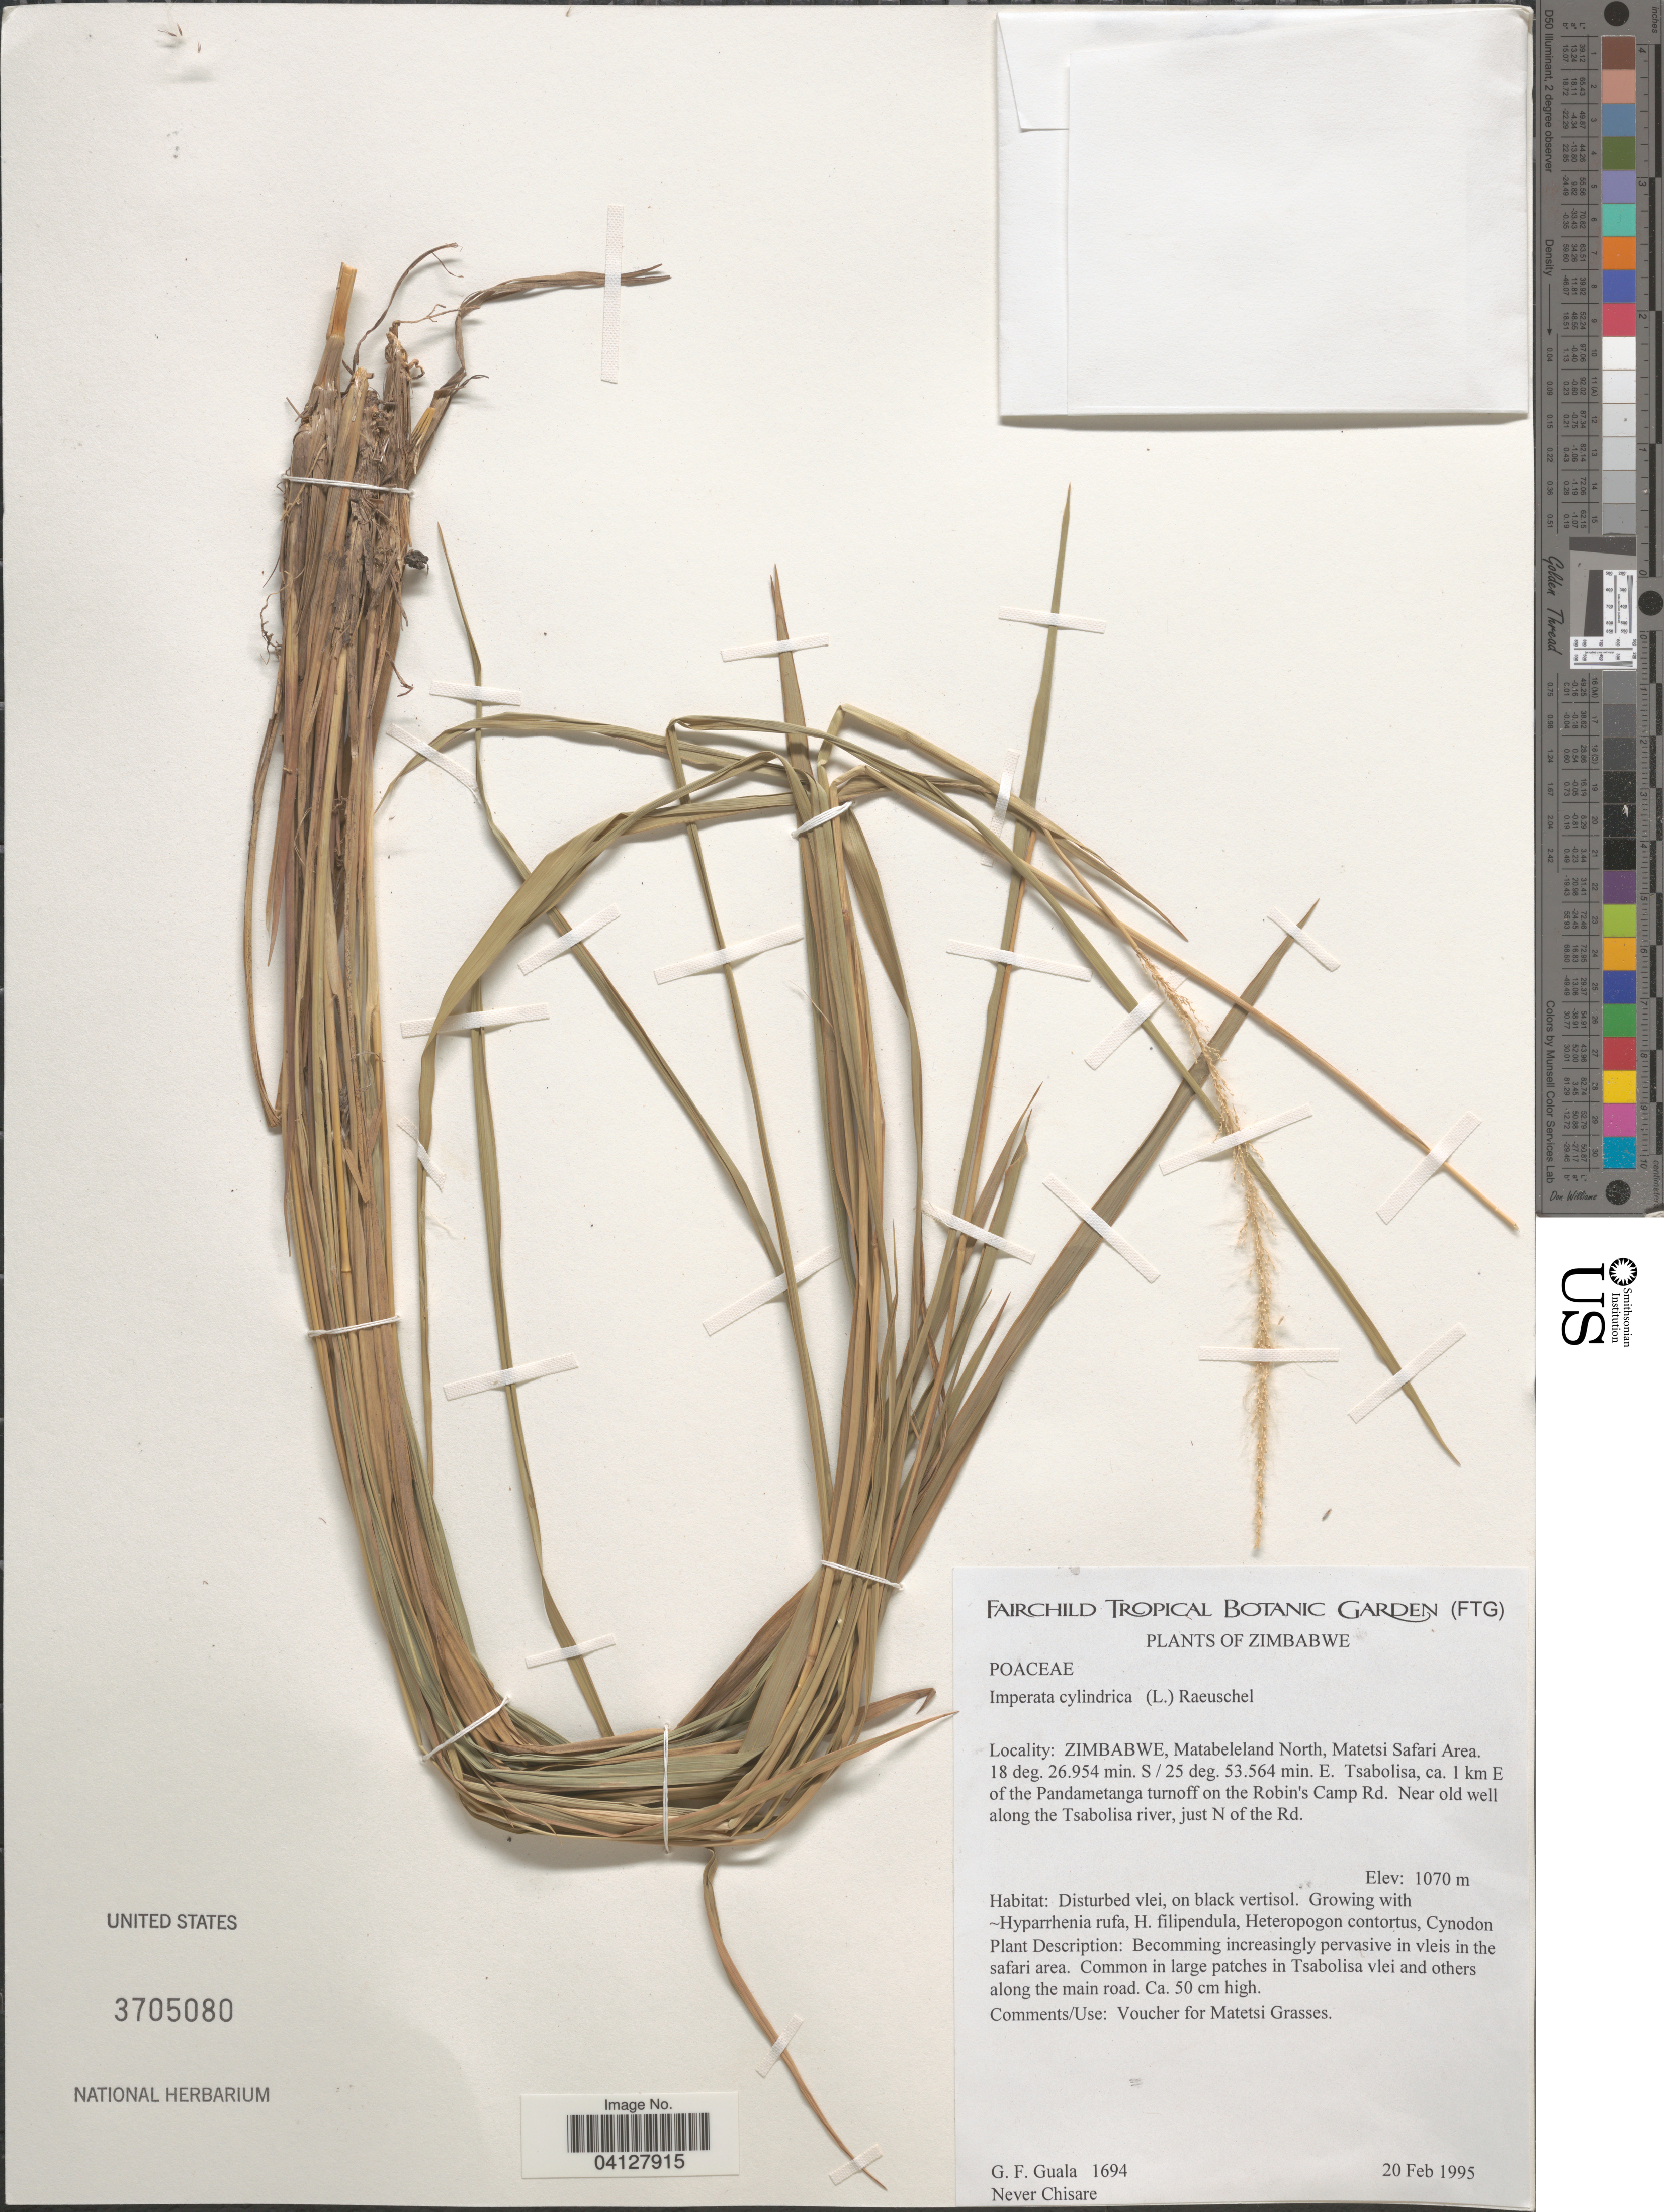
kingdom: Plantae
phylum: Tracheophyta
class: Liliopsida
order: Poales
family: Poaceae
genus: Imperata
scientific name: Imperata cylindrica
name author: (L.) P. Beauv.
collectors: G. Guala & N. Chisare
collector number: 1694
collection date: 1995-02-20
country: Zimbabwe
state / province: Matabeleland North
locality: Matetsi Safari Area. Tsabolisa, ca. 1 km E of the Pandametanga turnoff on the Robin's Camp Rd. Near old well along the Tsabolisa river, just N of the Rd.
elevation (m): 1070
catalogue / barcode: US 3705080